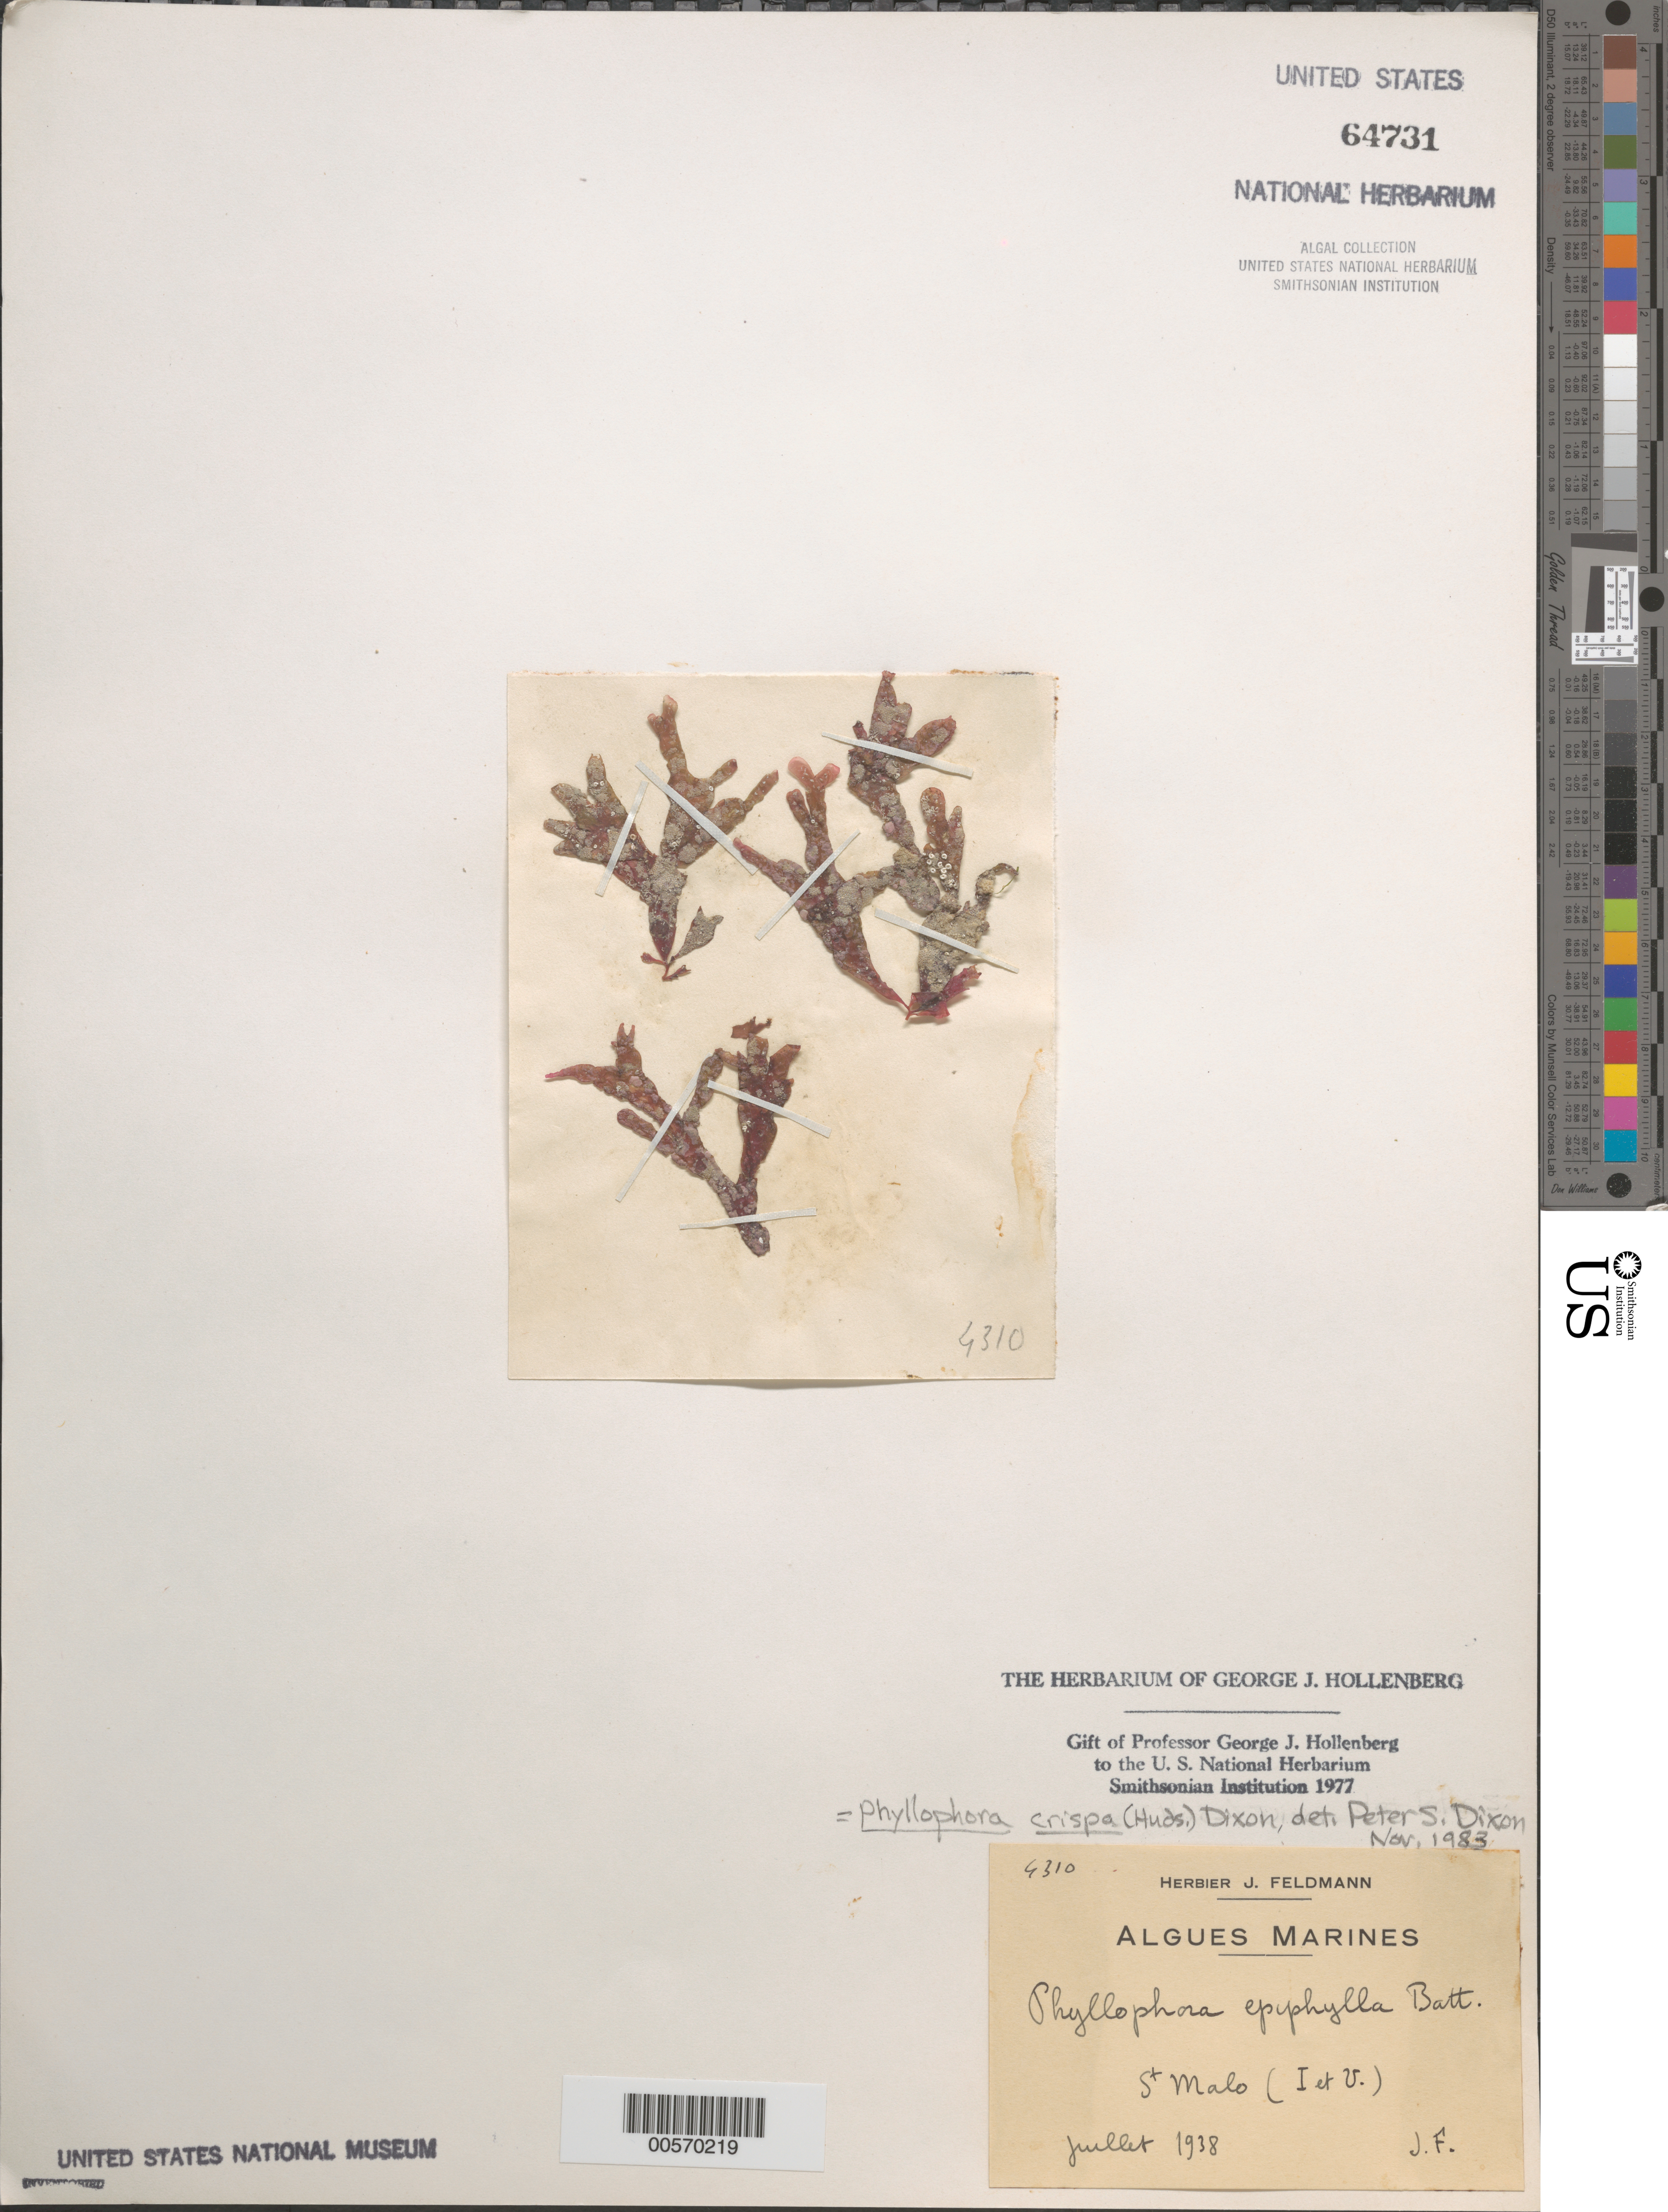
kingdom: Plantae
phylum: Rhodophyta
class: Florideophyceae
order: Gigartinales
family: Phyllophoraceae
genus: Phyllophora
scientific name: Phyllophora crispa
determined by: Dixon, P. S.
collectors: J. Feldmann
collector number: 4310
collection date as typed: Jul 1938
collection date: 1938-07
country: France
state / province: Bretagne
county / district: Ille-et-Vilaine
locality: St. Malo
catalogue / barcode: US 64731